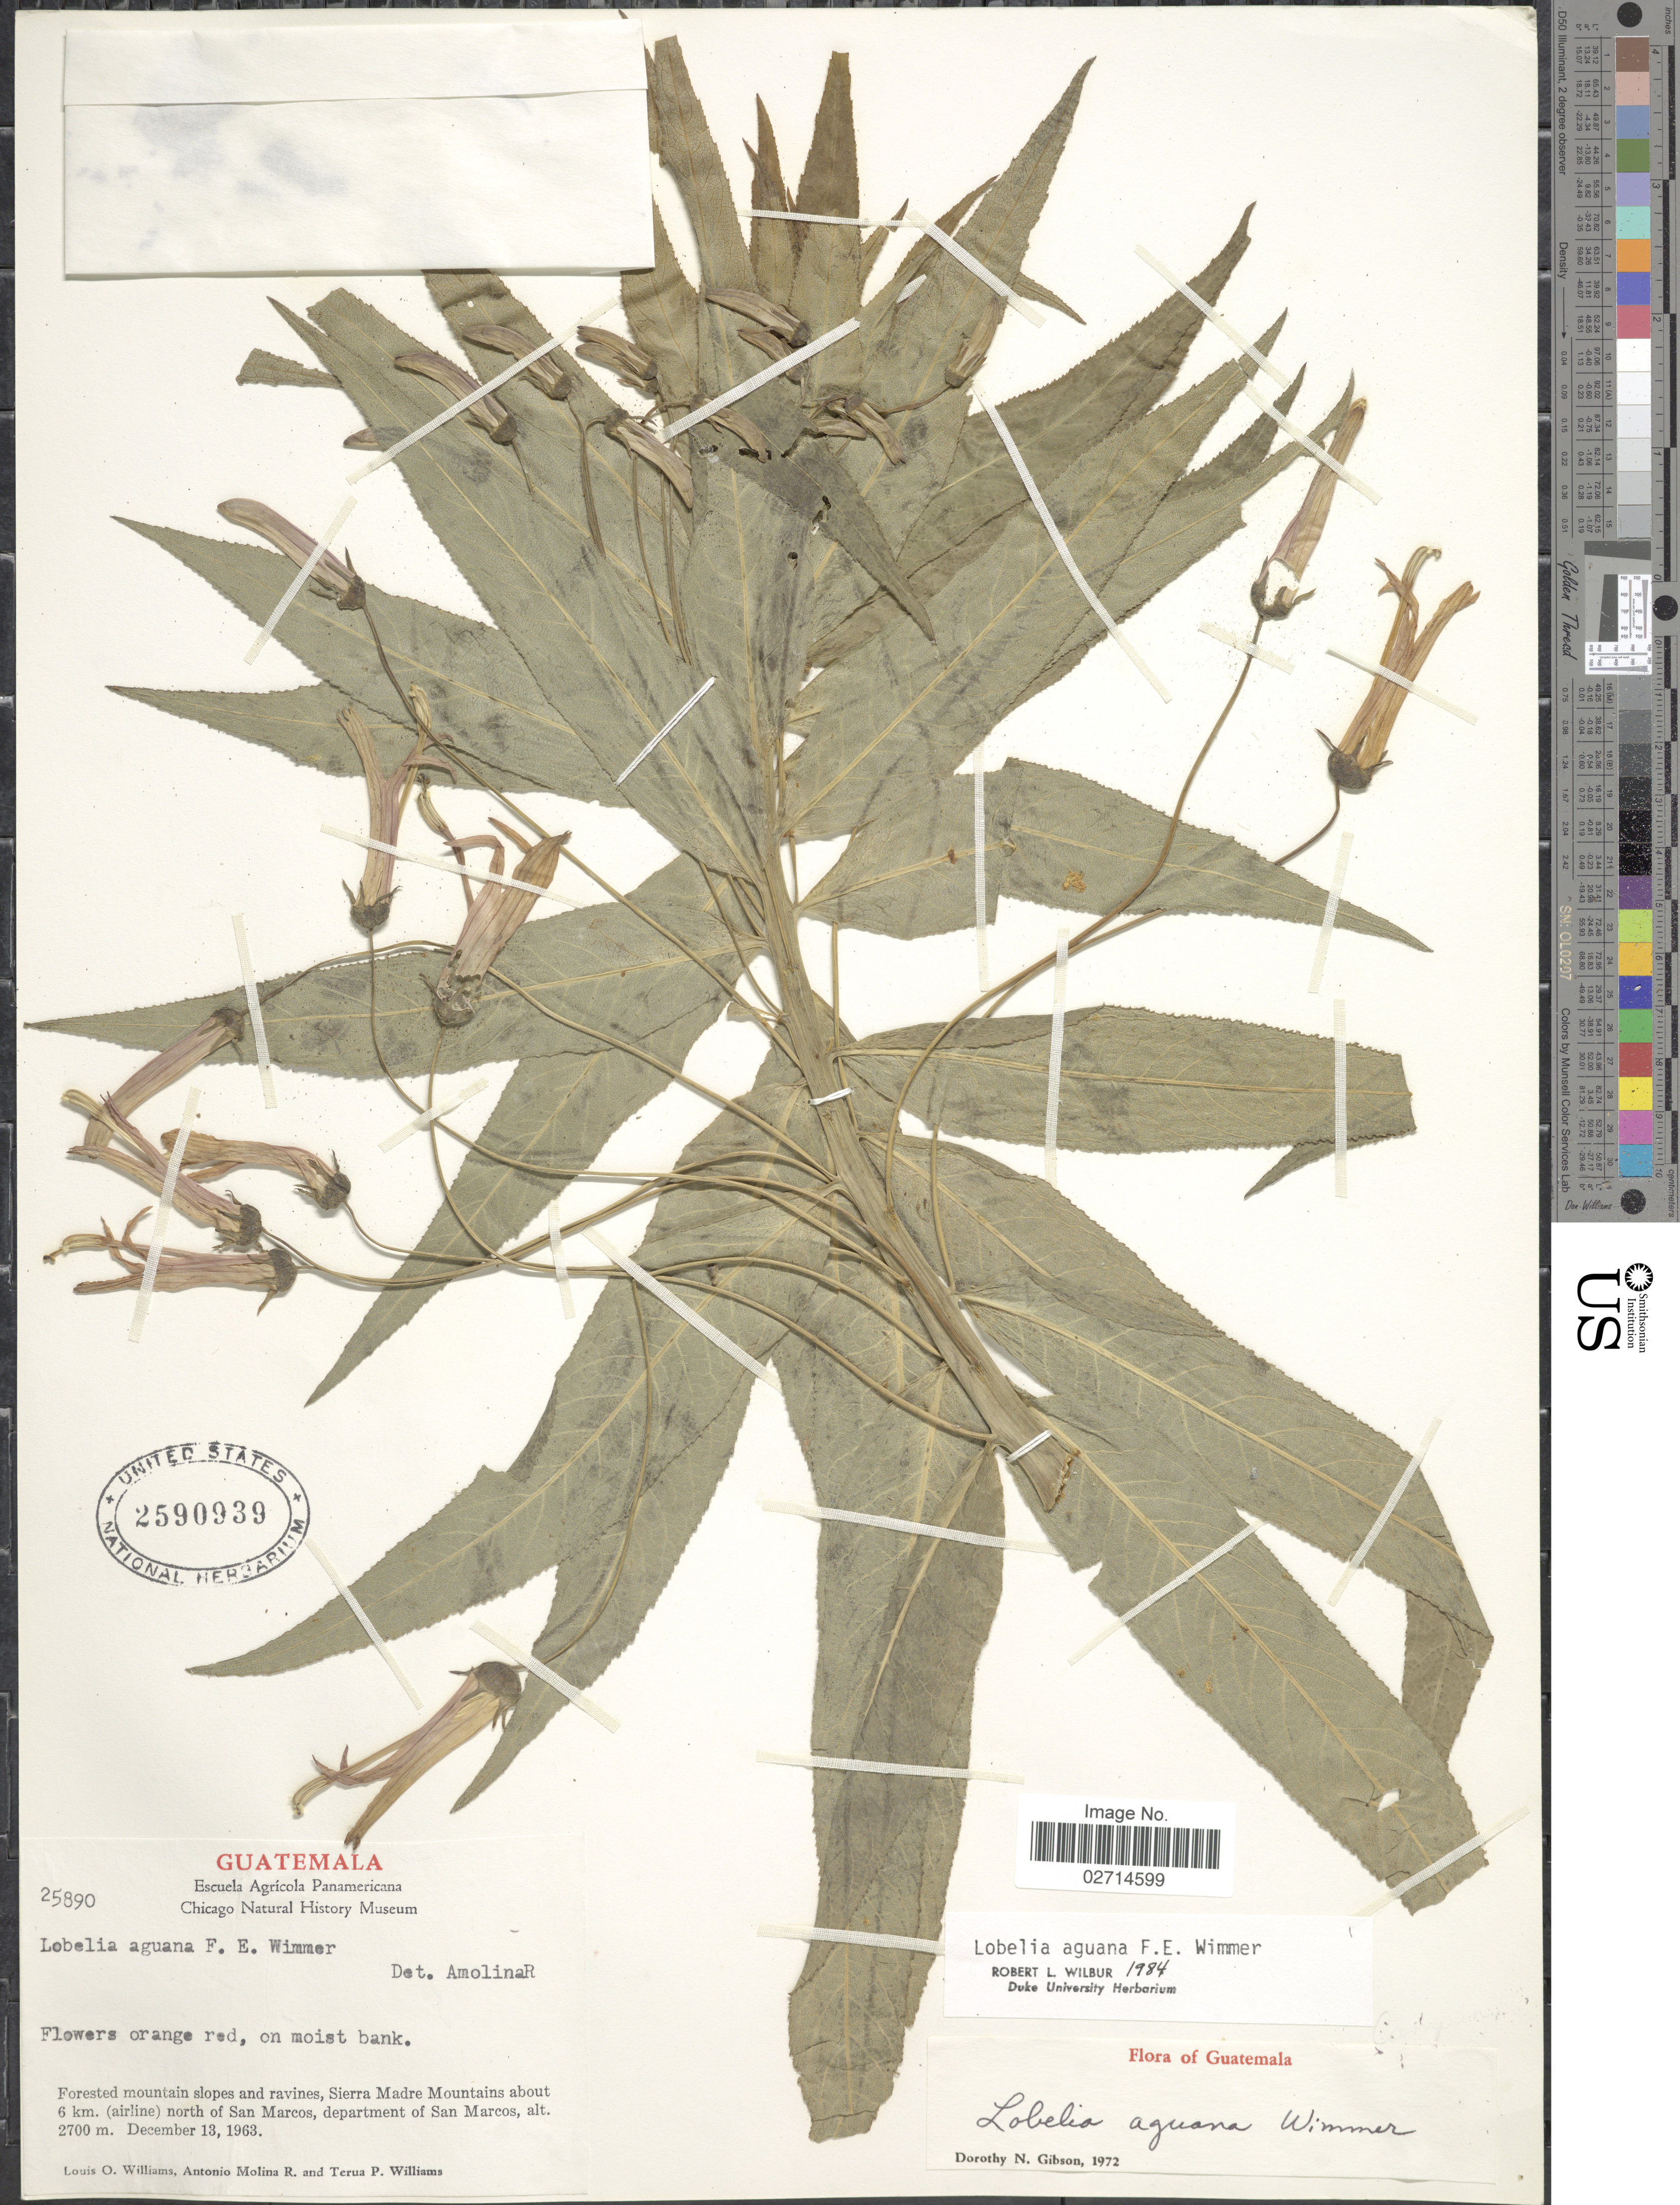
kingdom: Plantae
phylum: Tracheophyta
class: Magnoliopsida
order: Asterales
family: Campanulaceae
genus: Lobelia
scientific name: Lobelia aguana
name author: E. Wimm.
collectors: L. O. Williams, A. Molina R. & T. P. Williams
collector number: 25890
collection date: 1963-12-13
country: Guatemala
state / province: San Marcos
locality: Forested mountain slopes and ravines, Sierra Madre Mountains about 6 km. (airline) north of San Marcos, department of San Marcos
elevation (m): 2700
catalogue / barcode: US 2590939